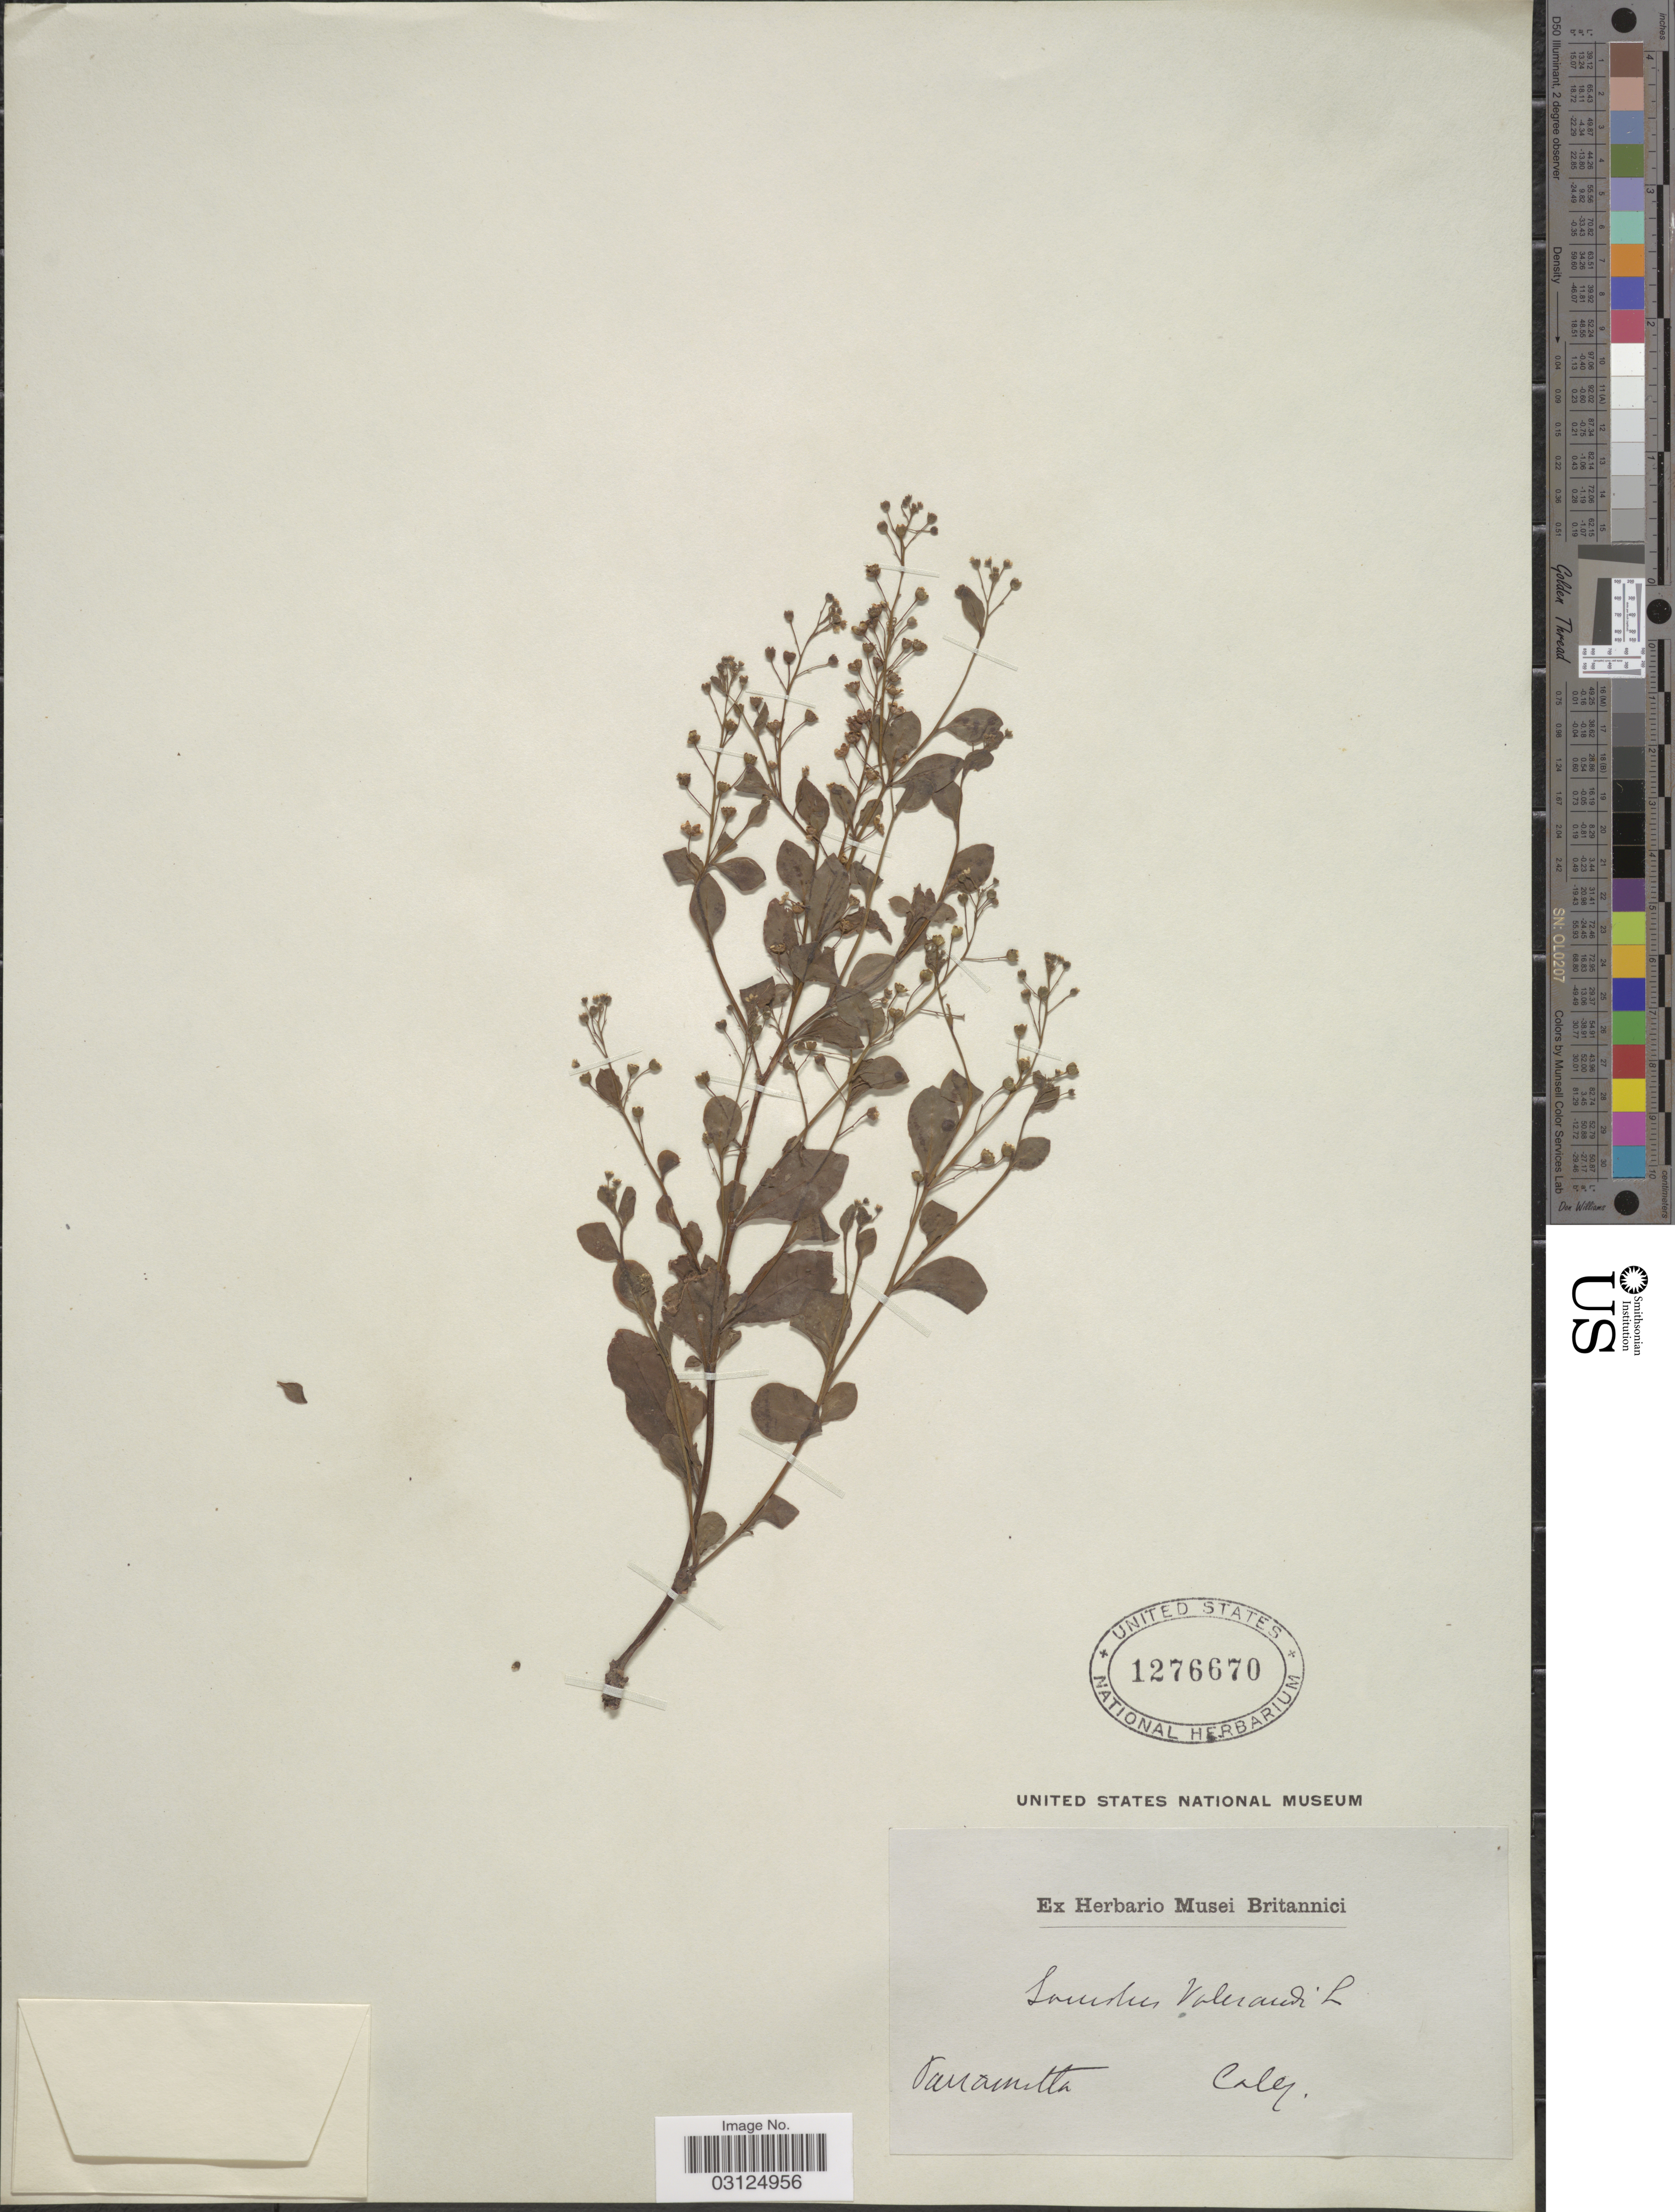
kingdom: Plantae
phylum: Tracheophyta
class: Magnoliopsida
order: Ericales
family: Primulaceae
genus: Samolus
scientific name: Samolus valerandi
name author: L.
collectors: -. Caley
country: Australia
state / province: New South Wales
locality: Parrametta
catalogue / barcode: US 1276670